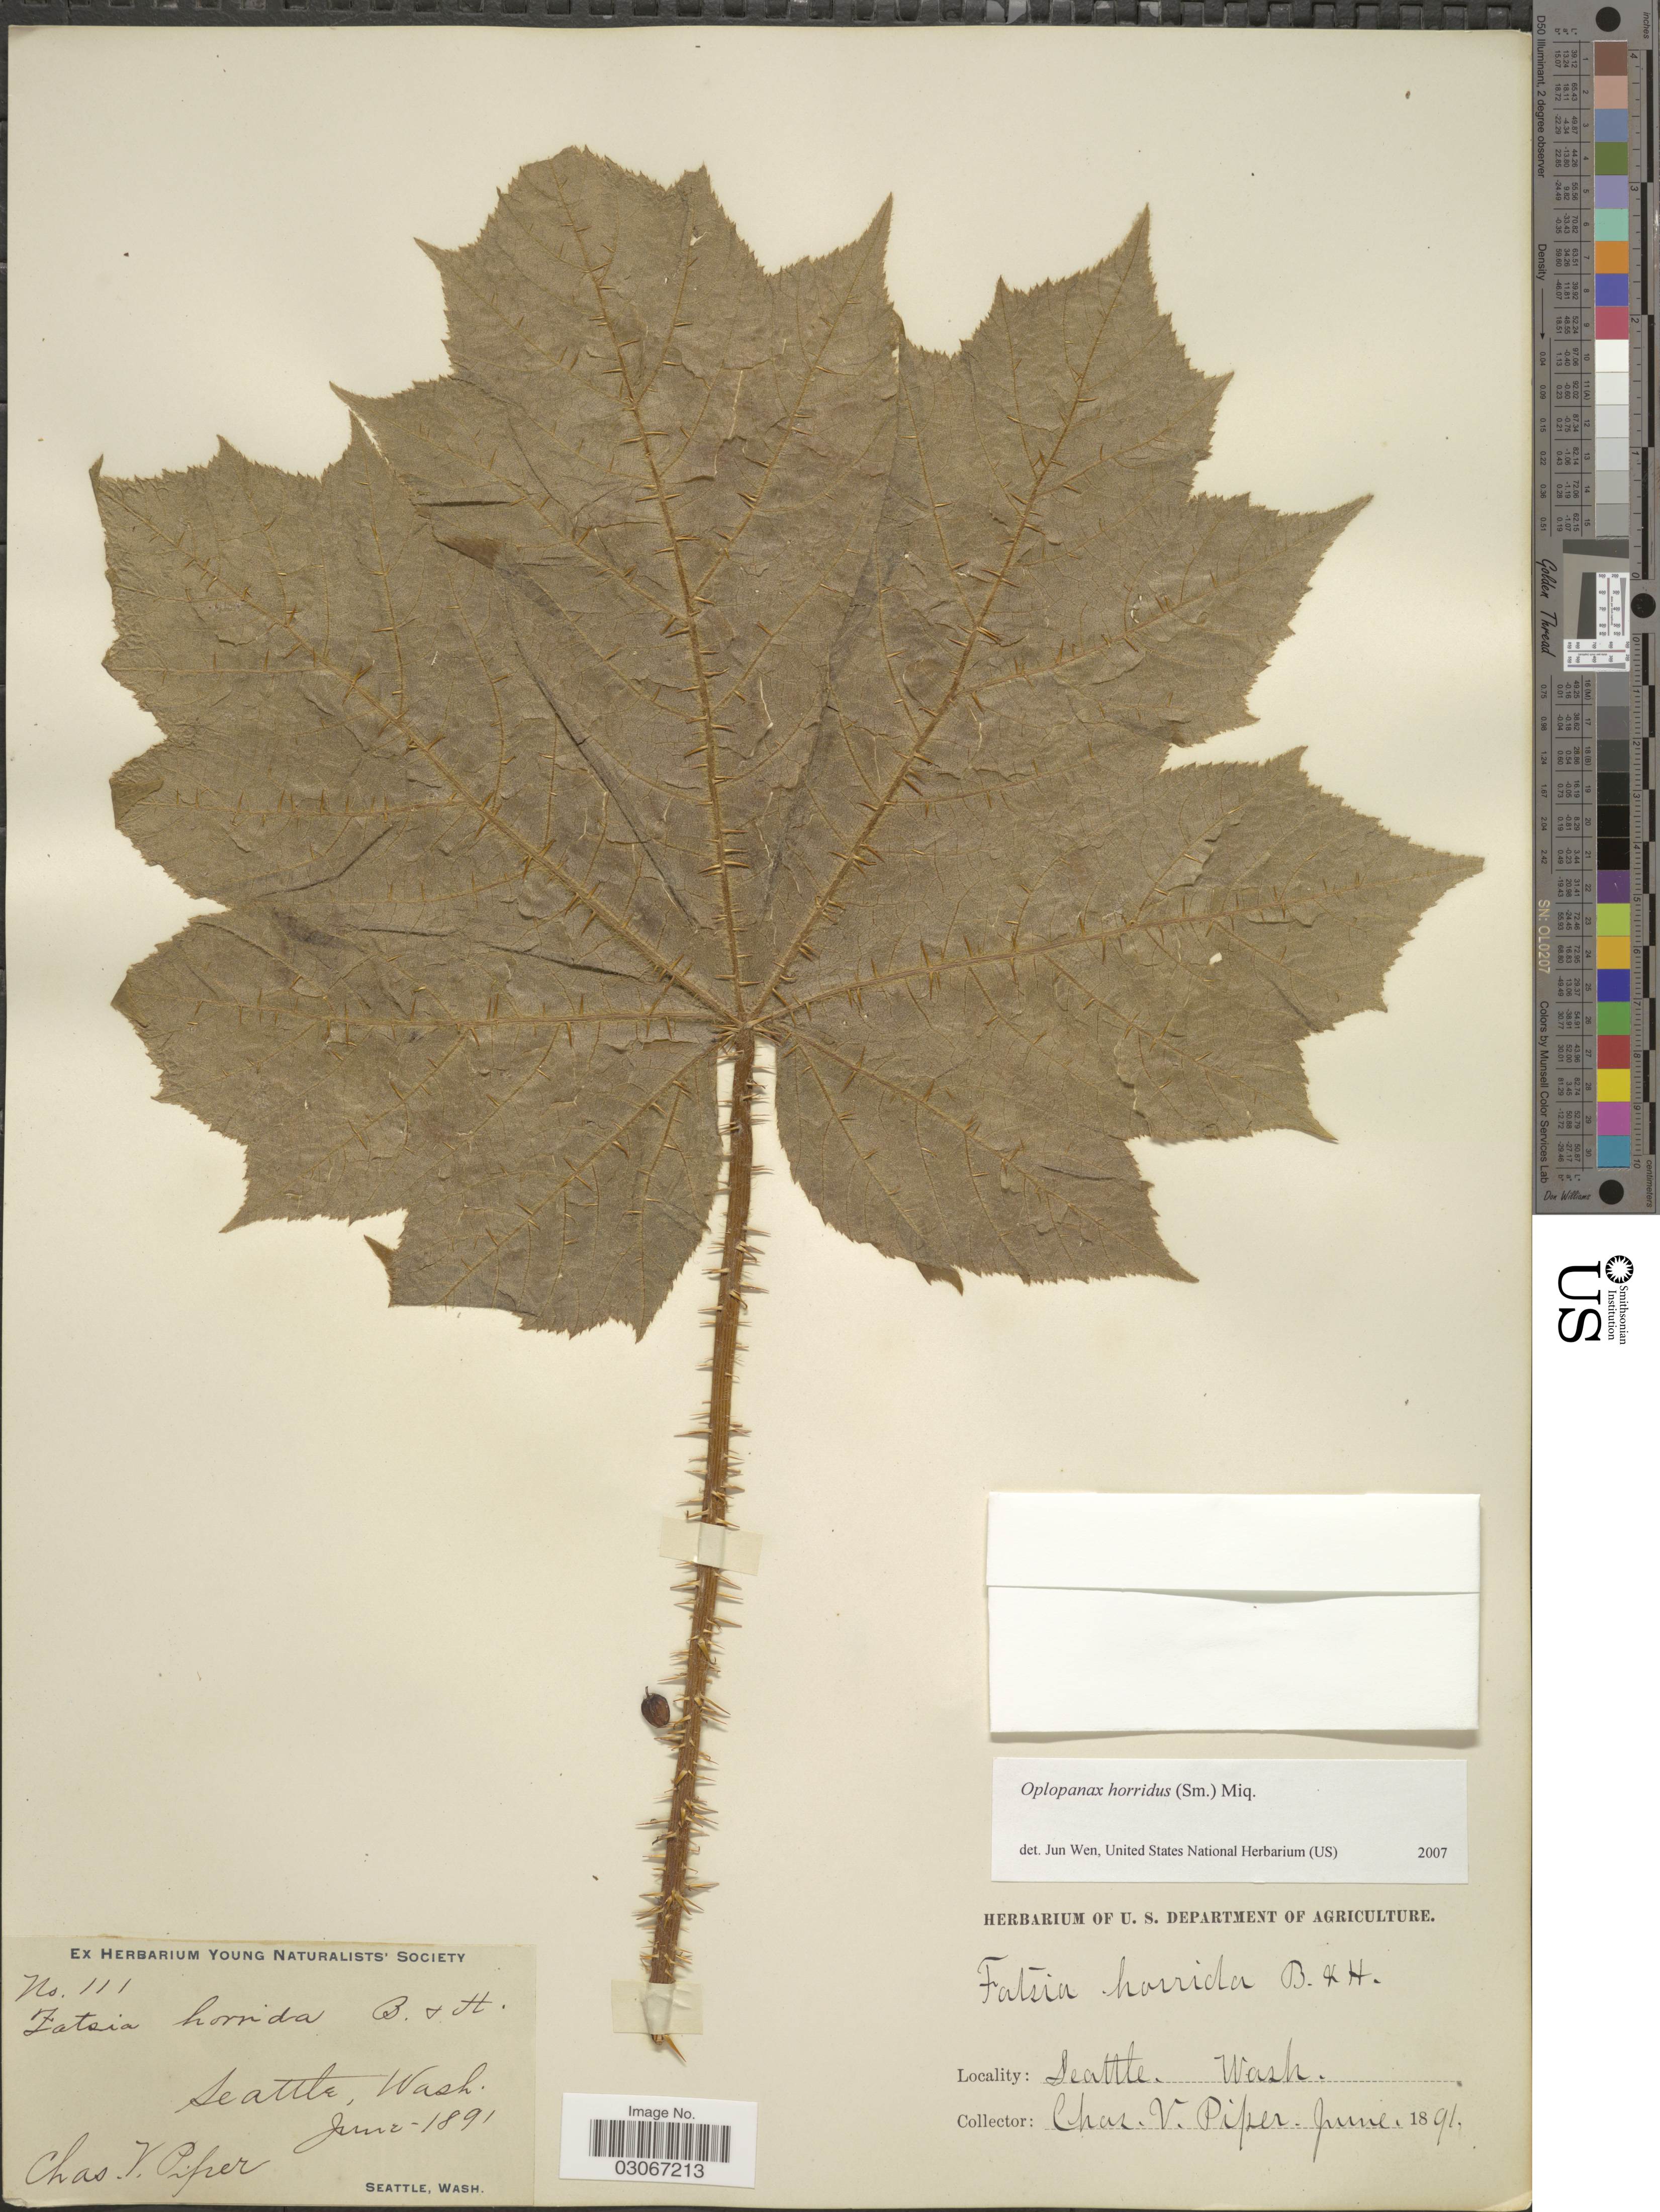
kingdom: Plantae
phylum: Tracheophyta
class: Magnoliopsida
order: Apiales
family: Apiaceae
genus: Opopanax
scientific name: Opopanax horridus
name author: Miq. ex Dippel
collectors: C. V. Piper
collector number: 111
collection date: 1891-06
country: United States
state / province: Washington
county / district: King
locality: Seattle, Wash.